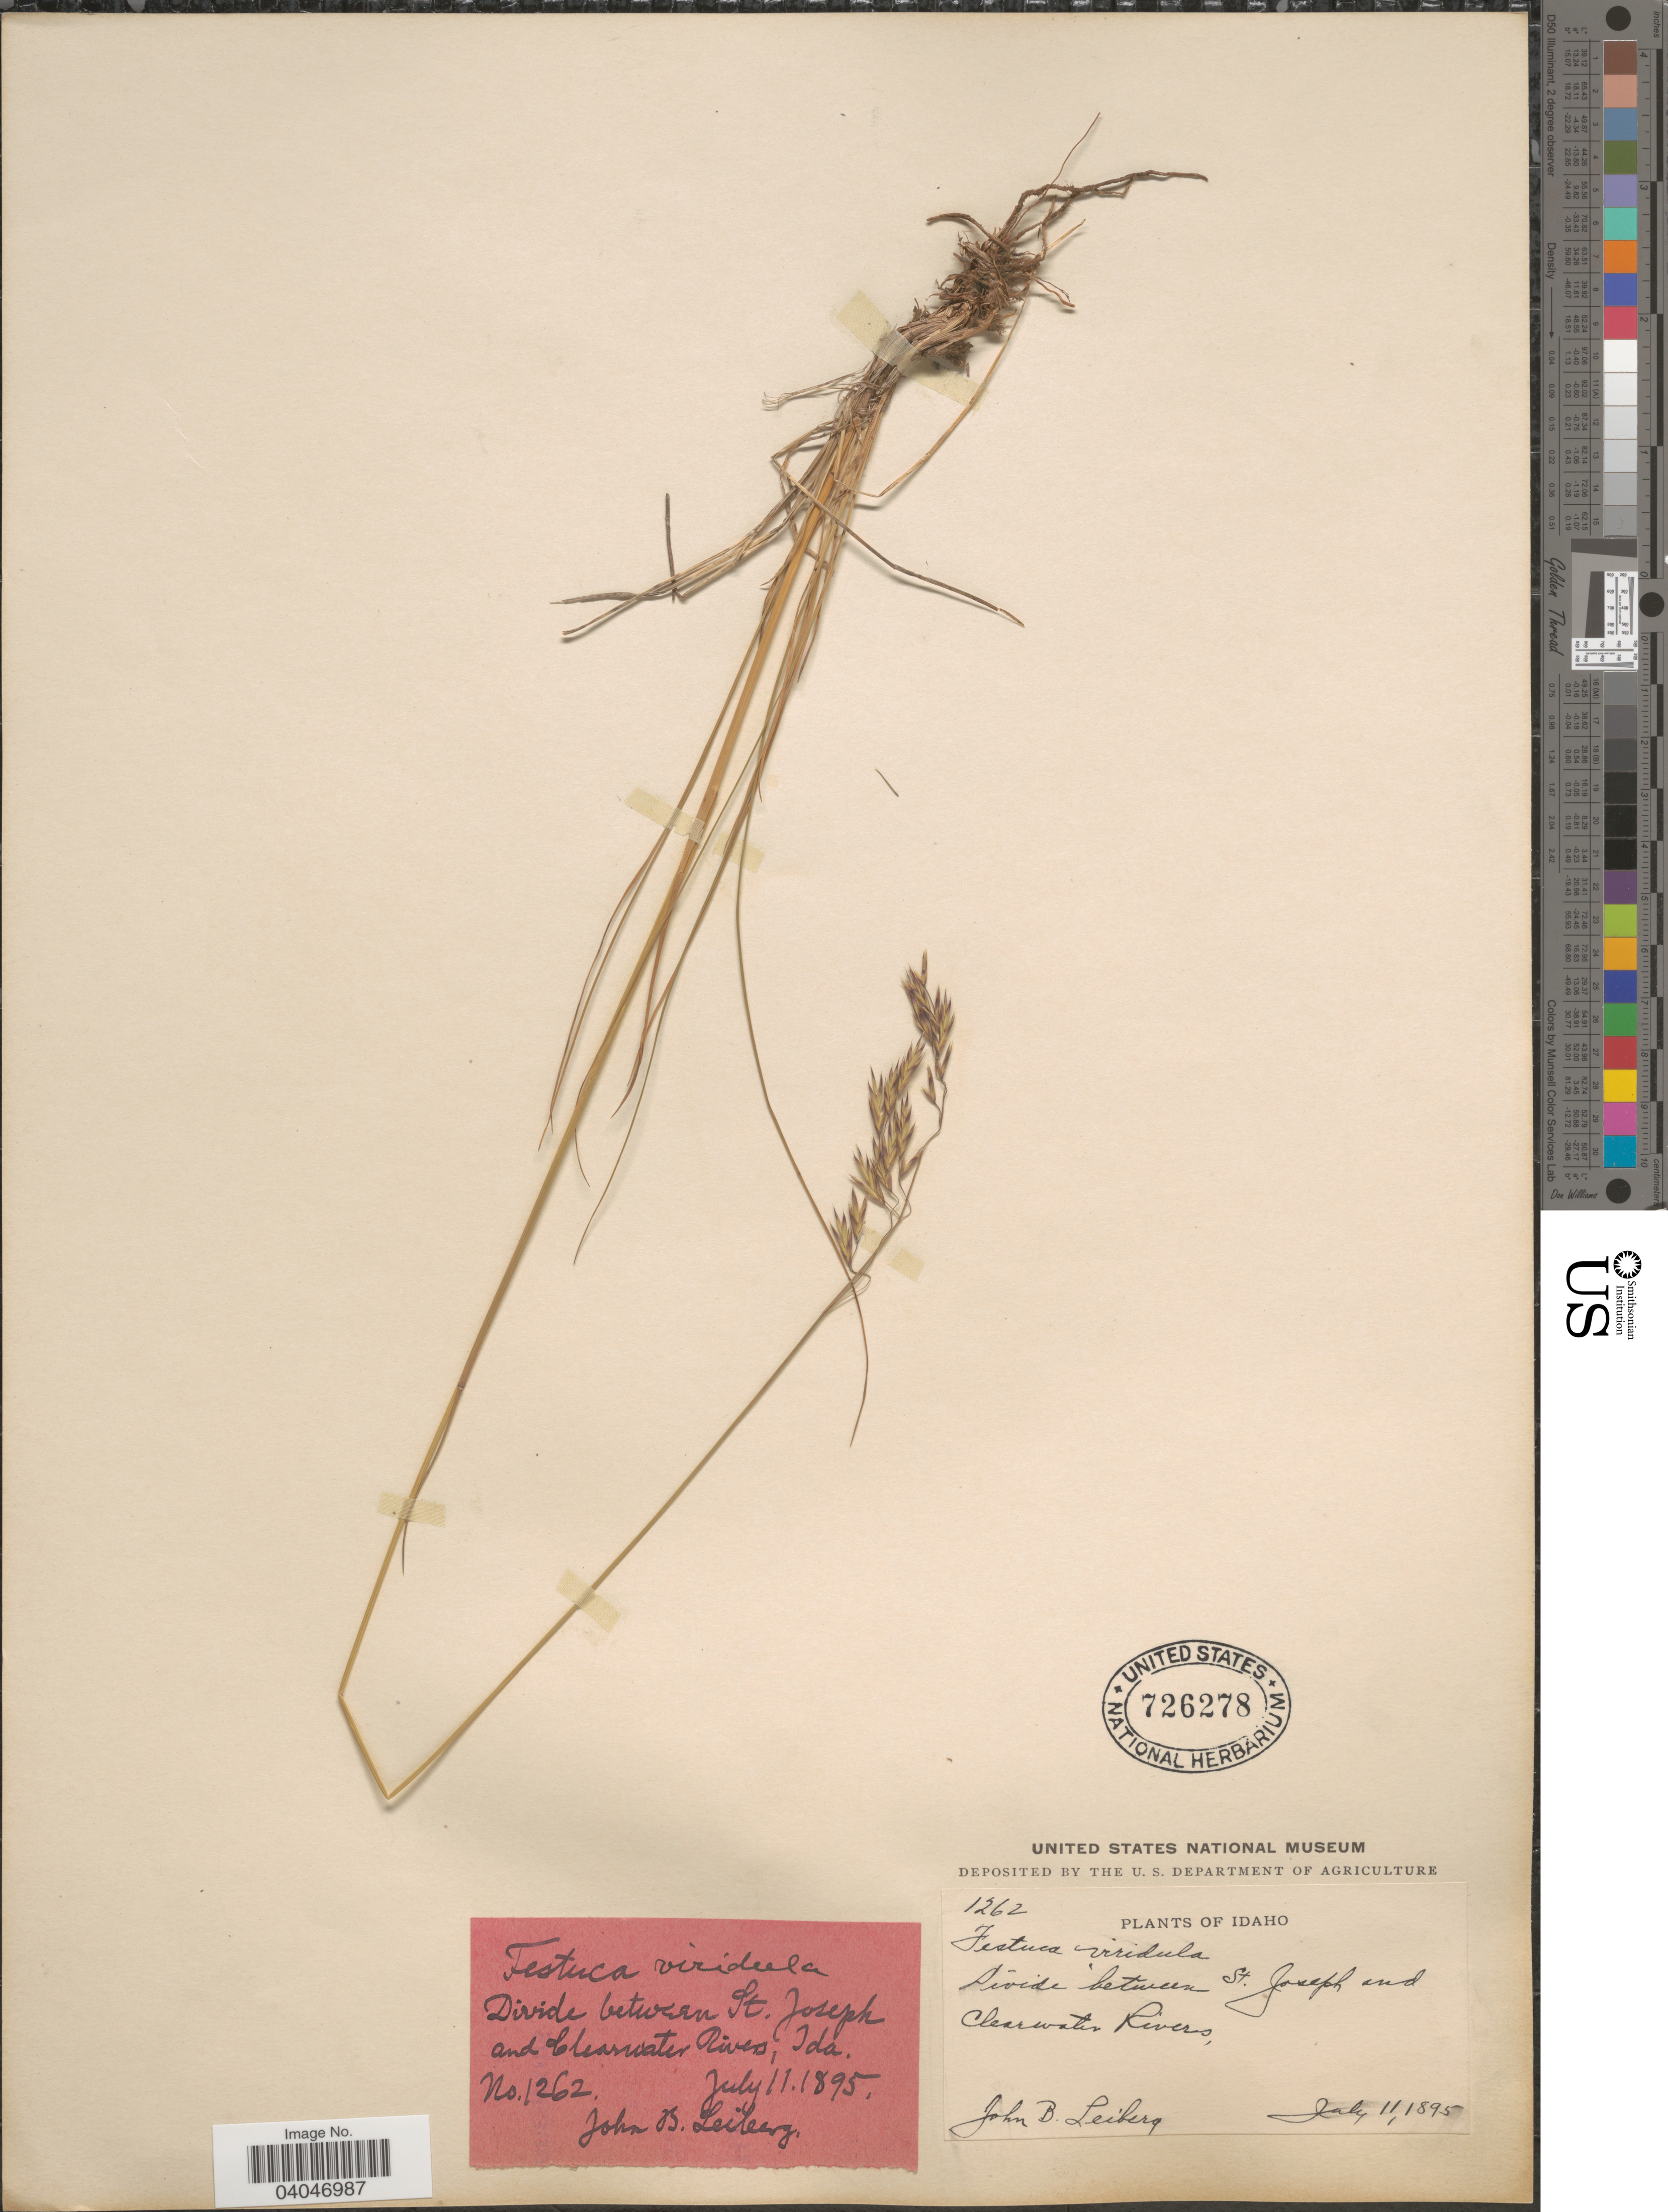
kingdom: Plantae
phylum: Tracheophyta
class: Liliopsida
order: Poales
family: Poaceae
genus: Festuca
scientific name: Festuca viridula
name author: Vasey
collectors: J. B. Leiberg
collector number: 1262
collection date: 1895-07-11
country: United States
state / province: Idaho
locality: Divide between St. Joseph and Clearwater Rivers.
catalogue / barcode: US 726278